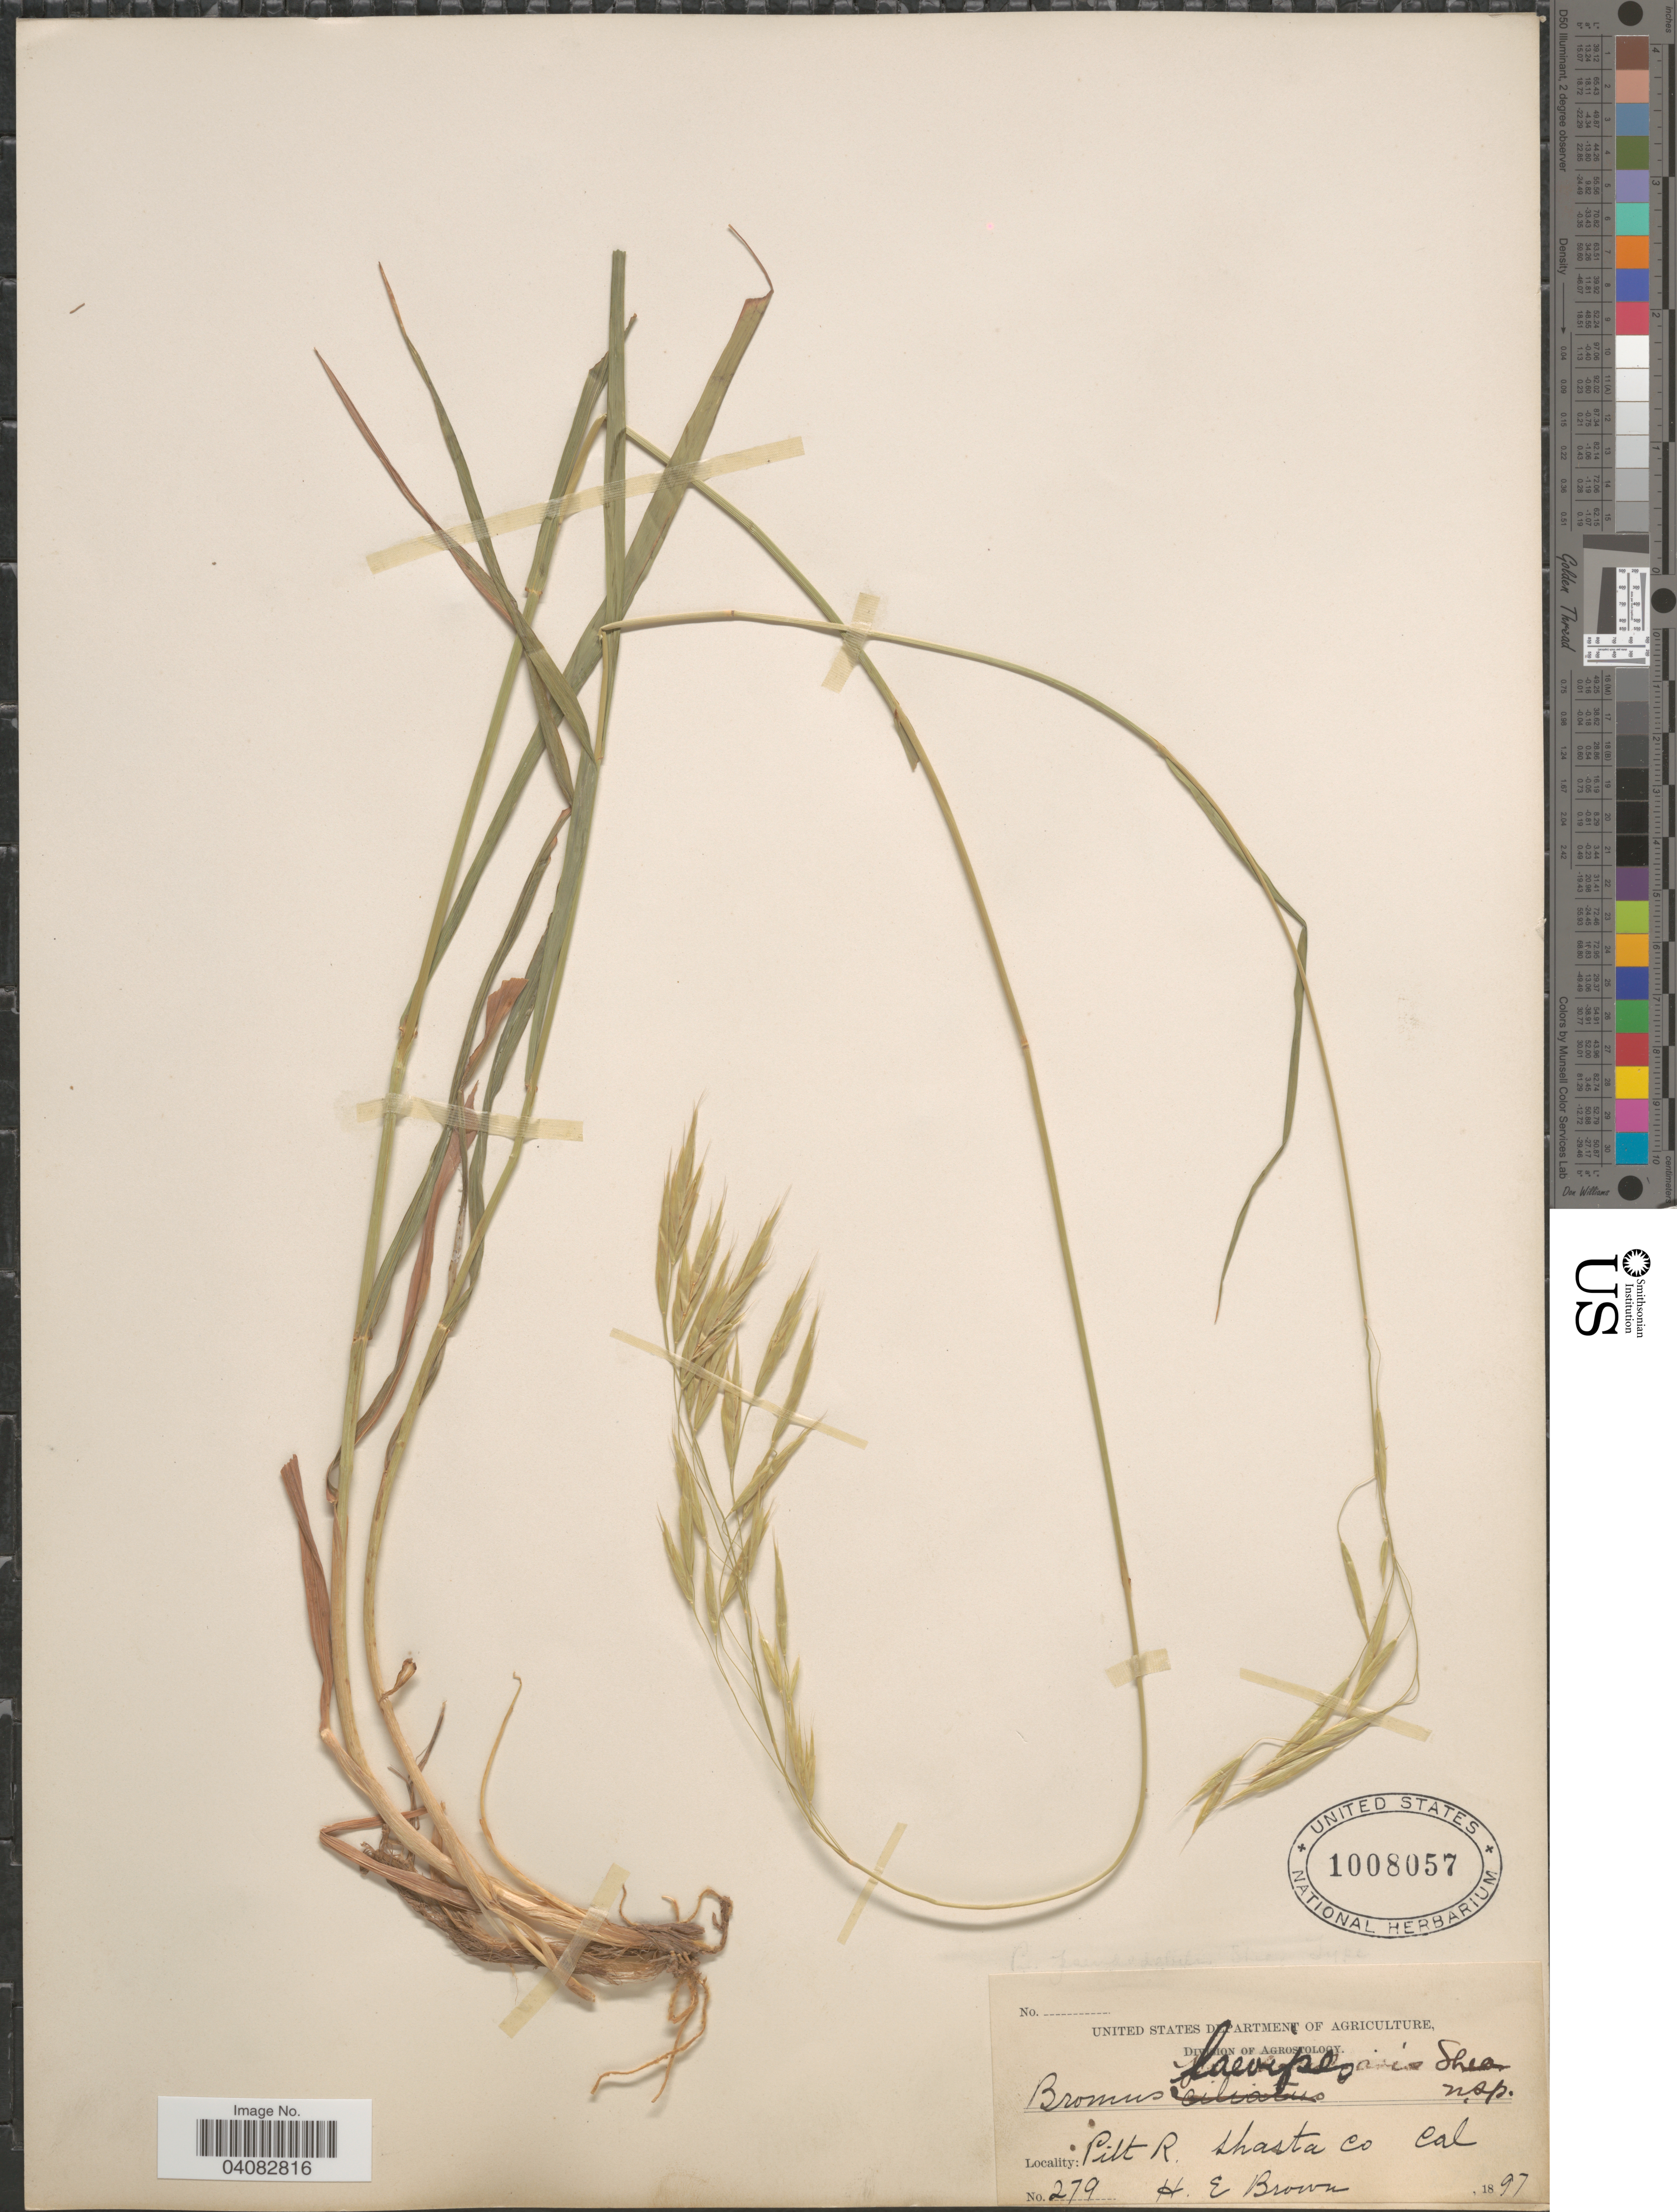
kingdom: Plantae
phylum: Tracheophyta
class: Liliopsida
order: Poales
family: Poaceae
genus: Bromus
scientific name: Bromus laevipes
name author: Shear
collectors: H. E. Brown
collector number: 279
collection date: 1897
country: United States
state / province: California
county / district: Shasta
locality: Pilt R. Shasta Co.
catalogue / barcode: US 1008057